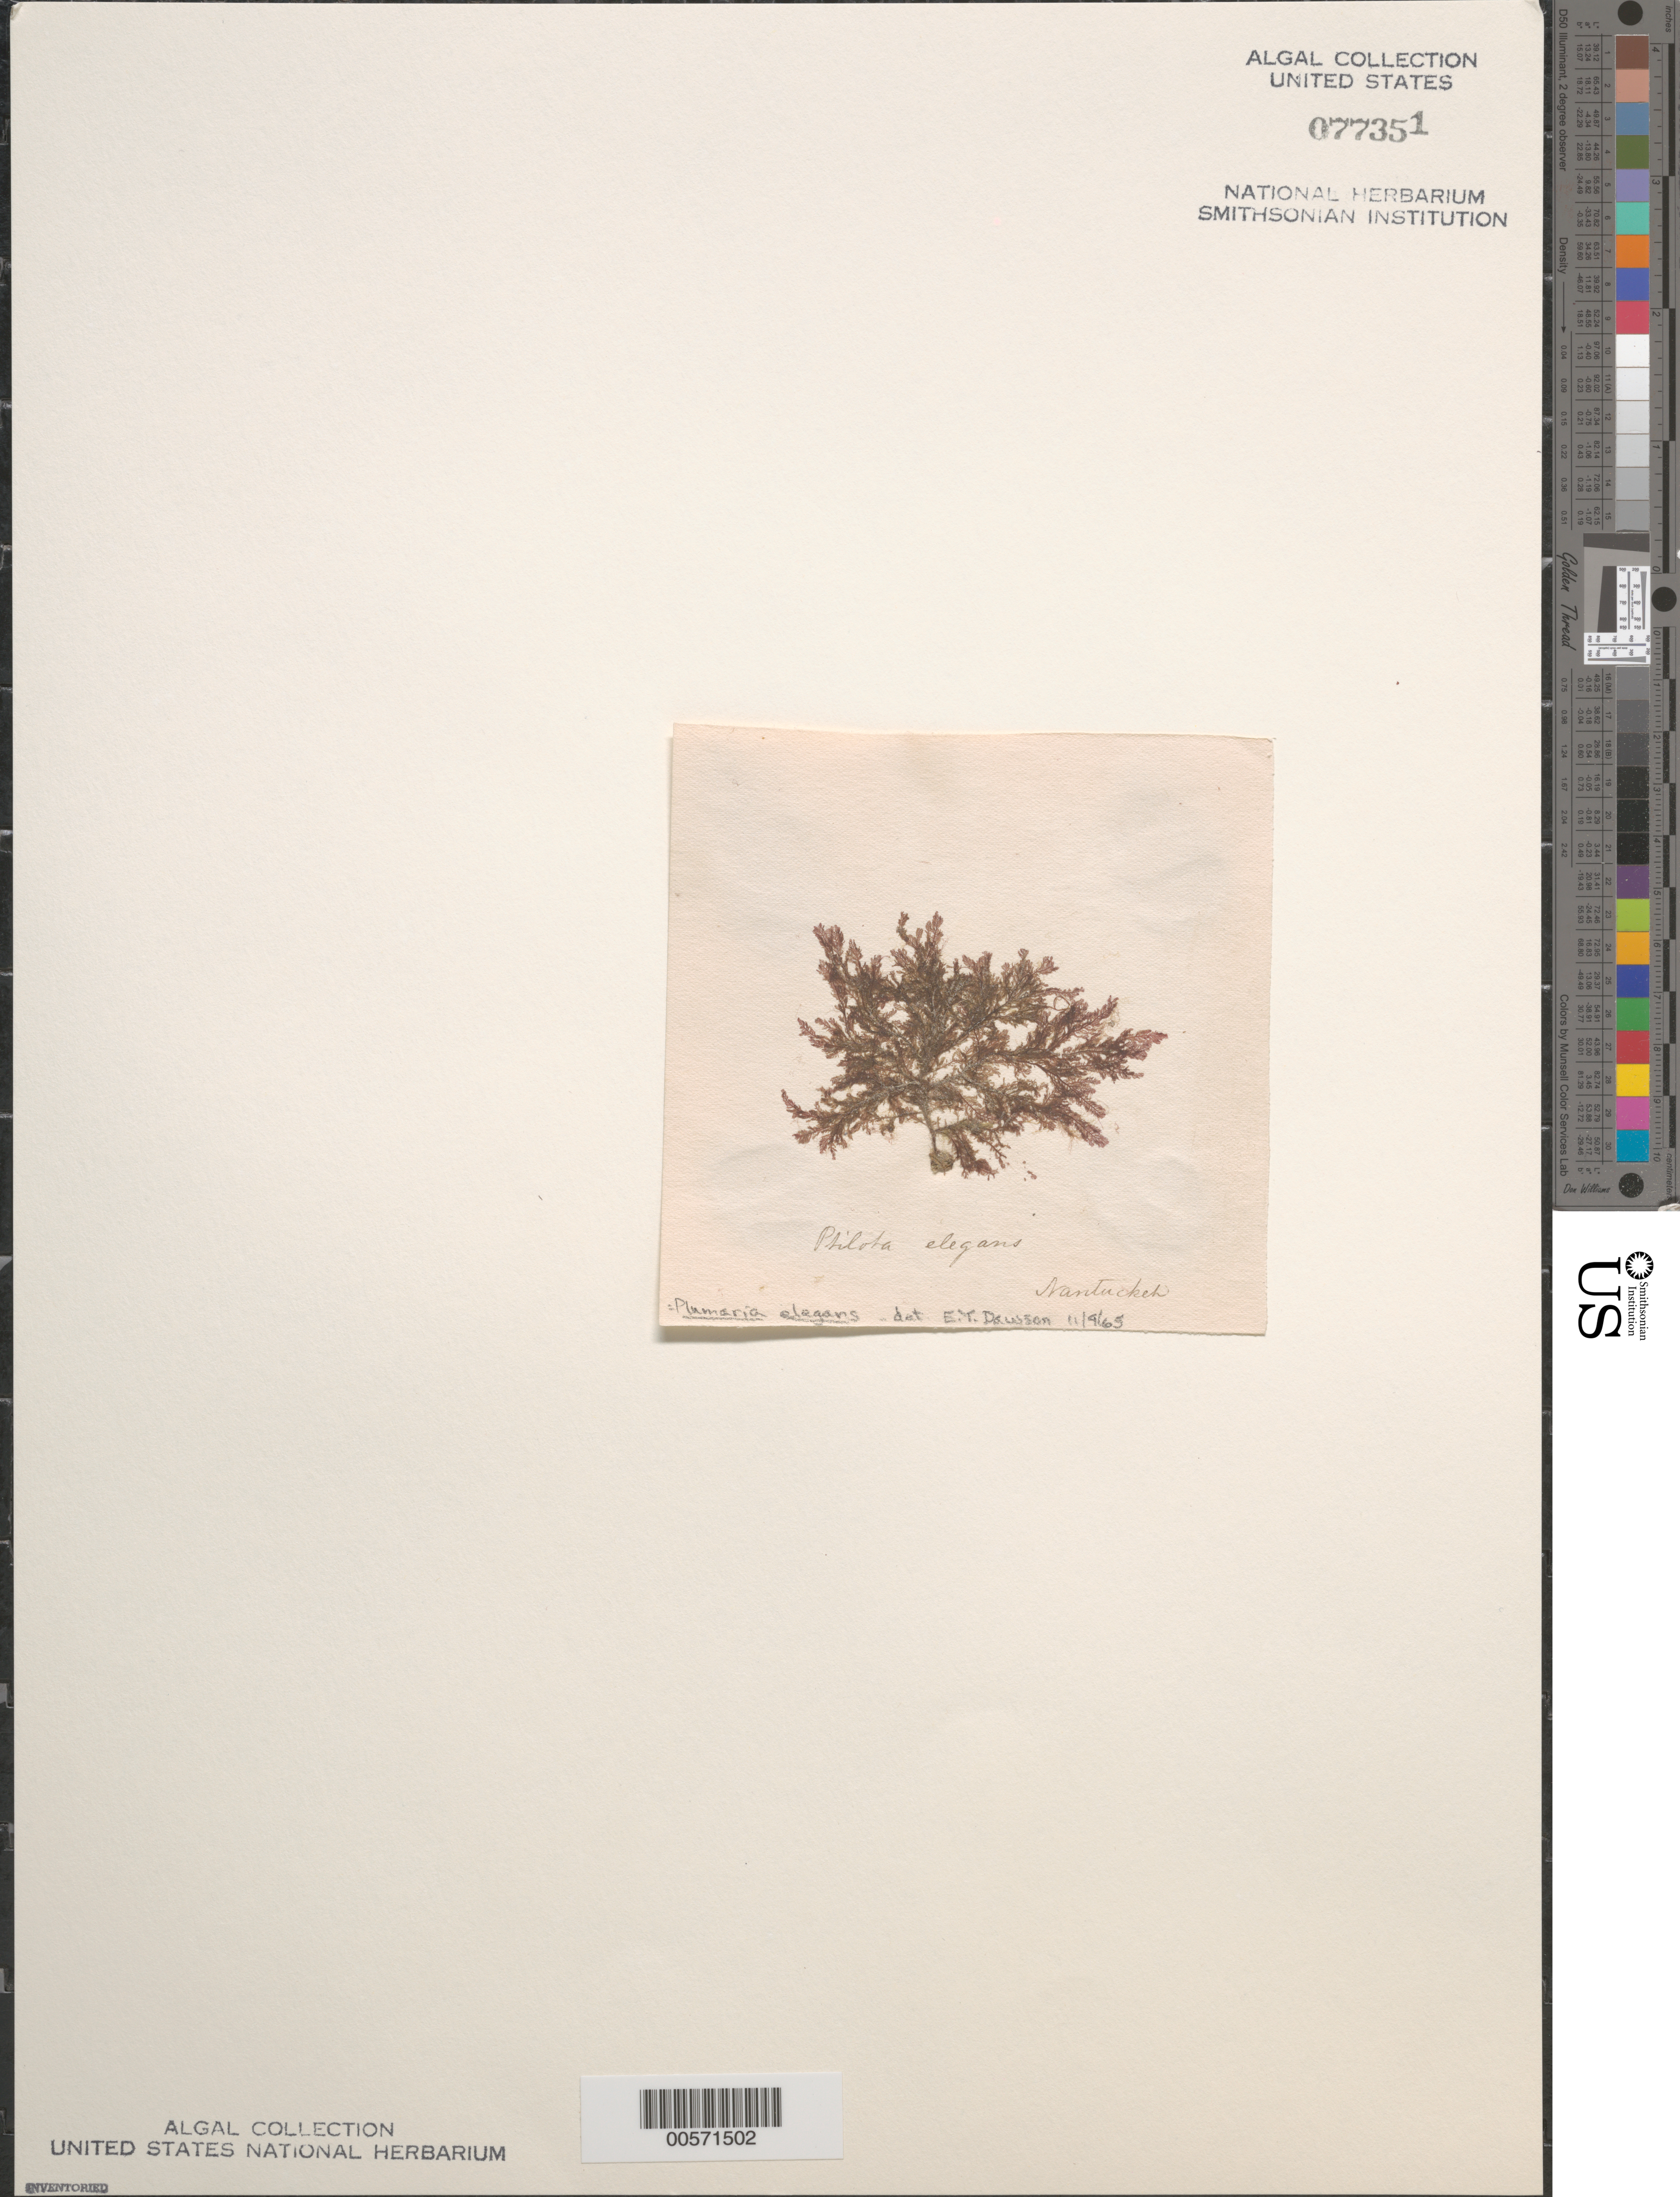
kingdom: Plantae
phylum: Rhodophyta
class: Florideophyceae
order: Ceramiales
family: Wrangeliaceae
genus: Plumaria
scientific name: Plumaria plumosa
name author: (Hudson) Kuntze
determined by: Algae name updating Project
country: United States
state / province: Massachusetts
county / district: Nantucket County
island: Nantucket Island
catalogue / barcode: US 77351